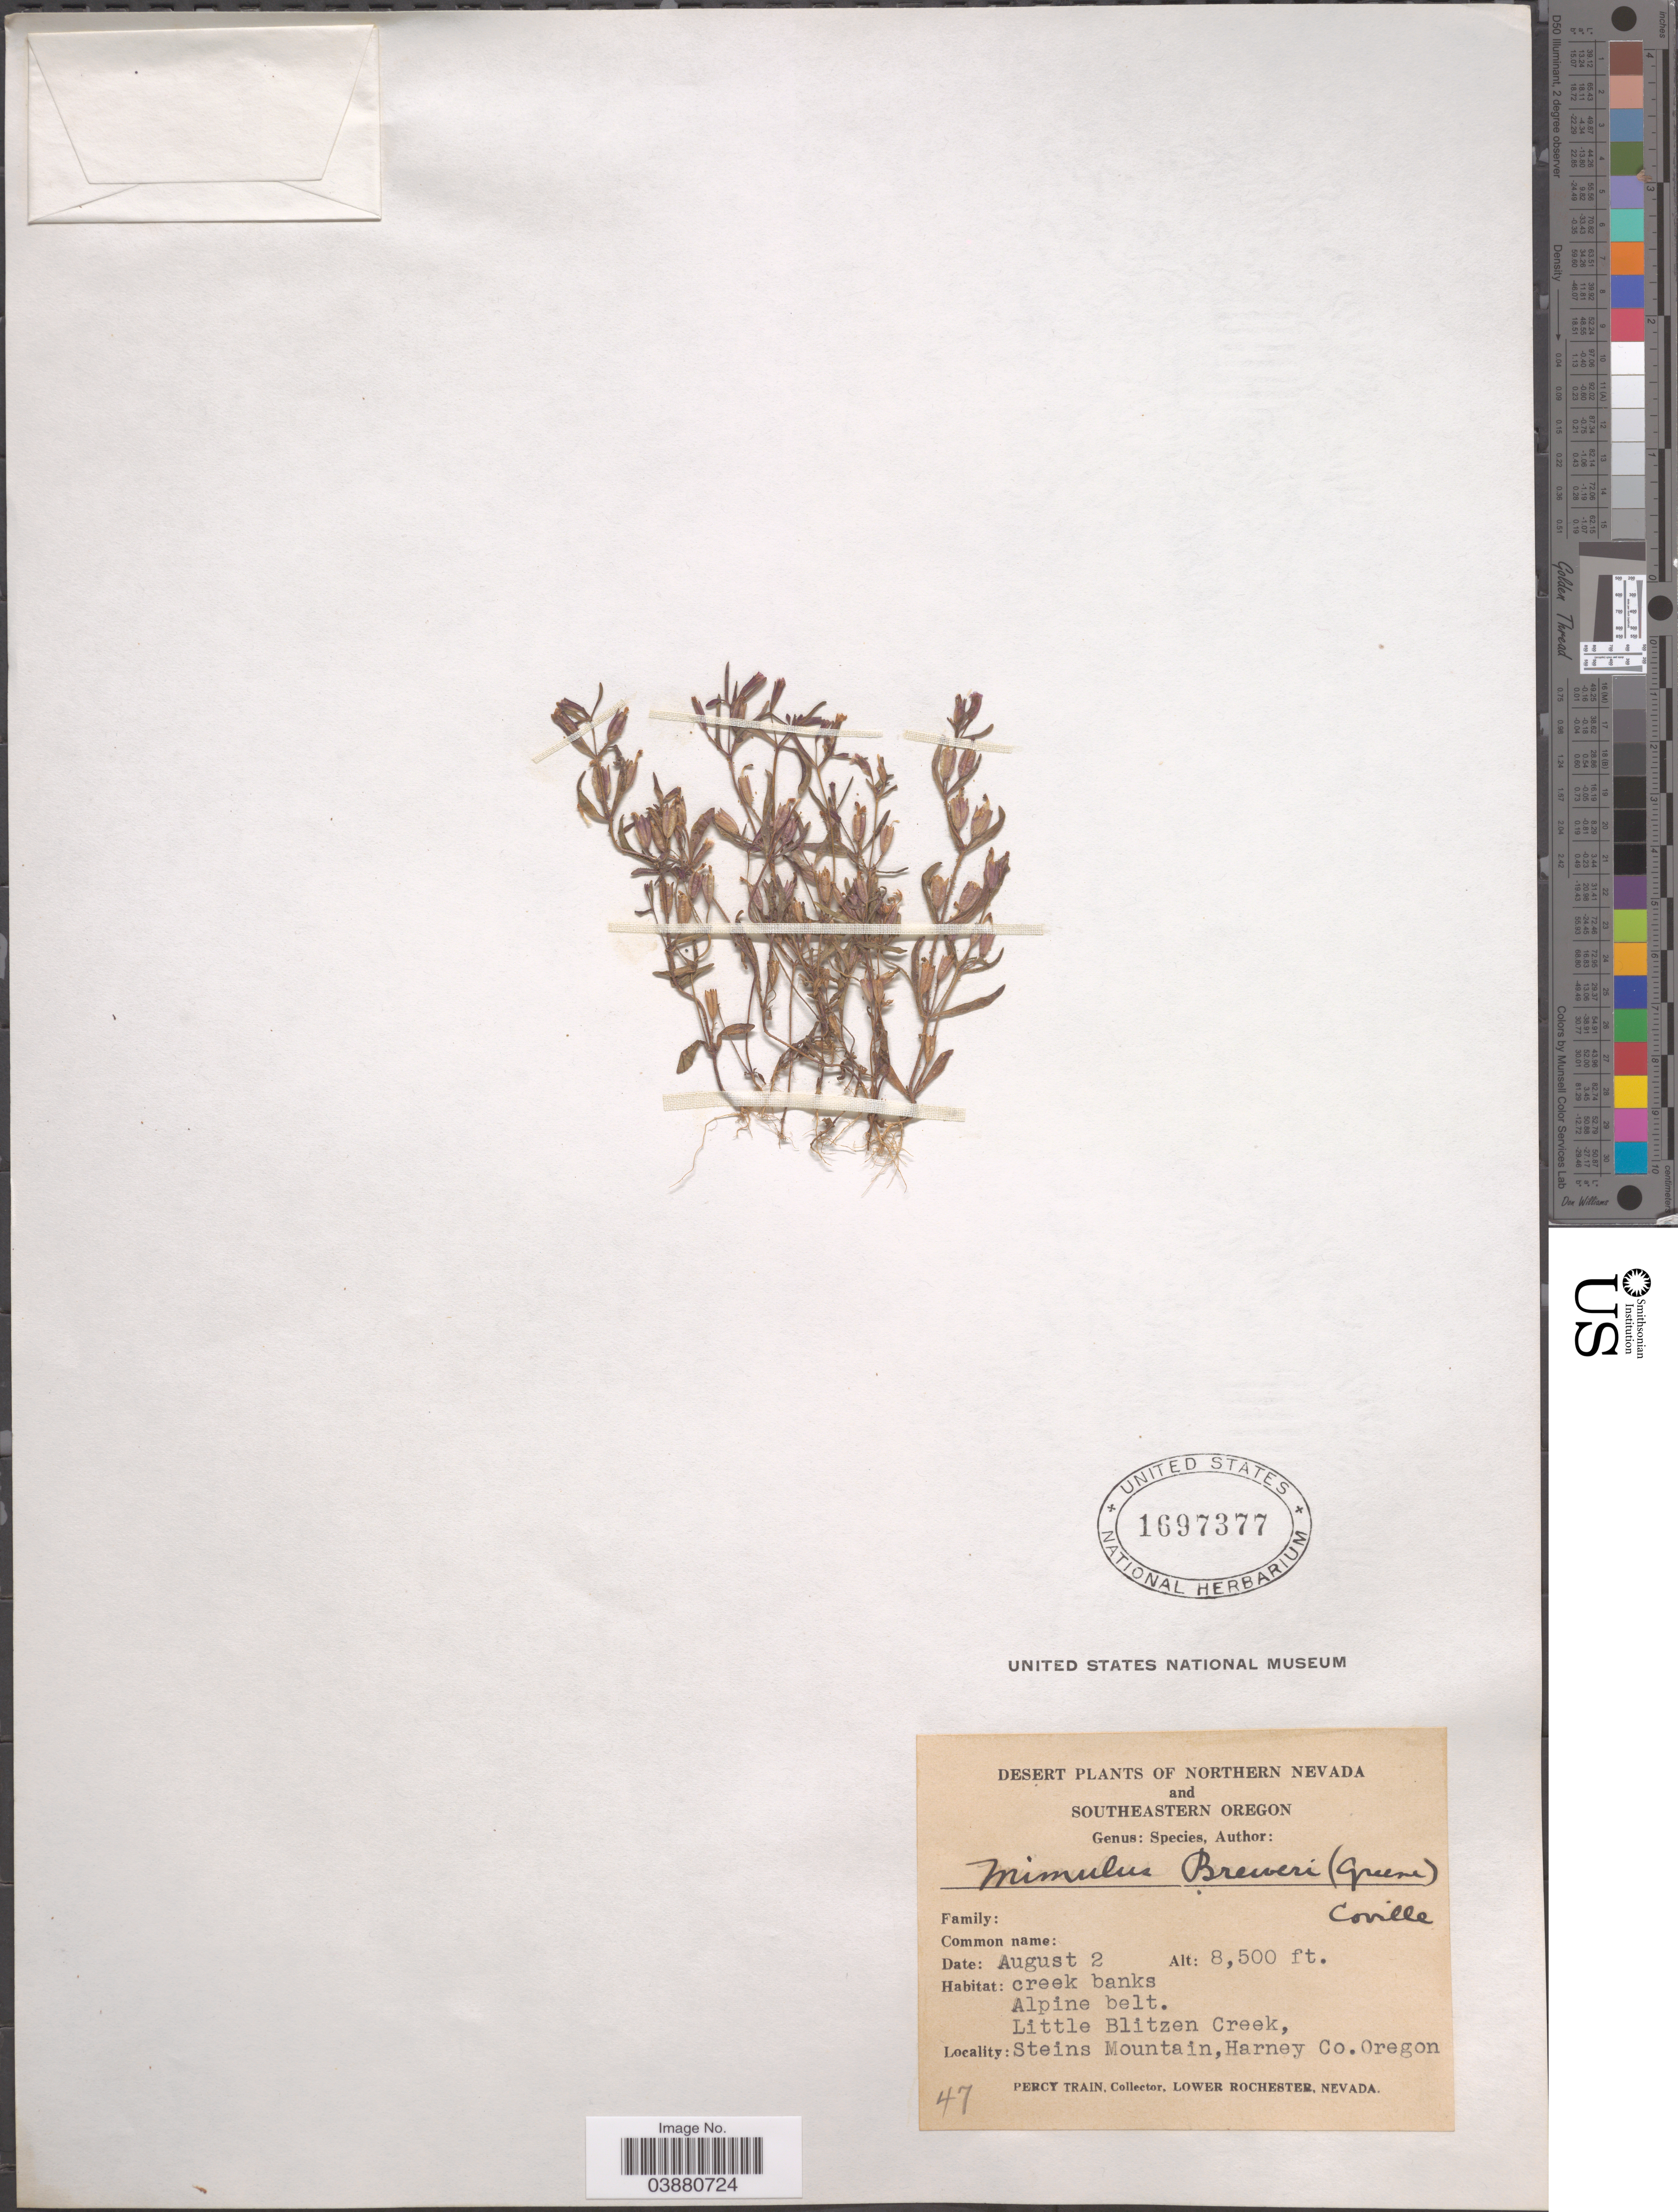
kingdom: Plantae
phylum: Tracheophyta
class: Magnoliopsida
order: Lamiales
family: Phrymaceae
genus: Mimulus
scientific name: Mimulus breweri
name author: (Greene) Coville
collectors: P. Train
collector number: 47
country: United States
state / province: Oregon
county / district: Harney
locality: Southeastern Oregon. Little Blitzen Creek. Steins Mountain, Harney Co.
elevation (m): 2591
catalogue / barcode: US 1697377